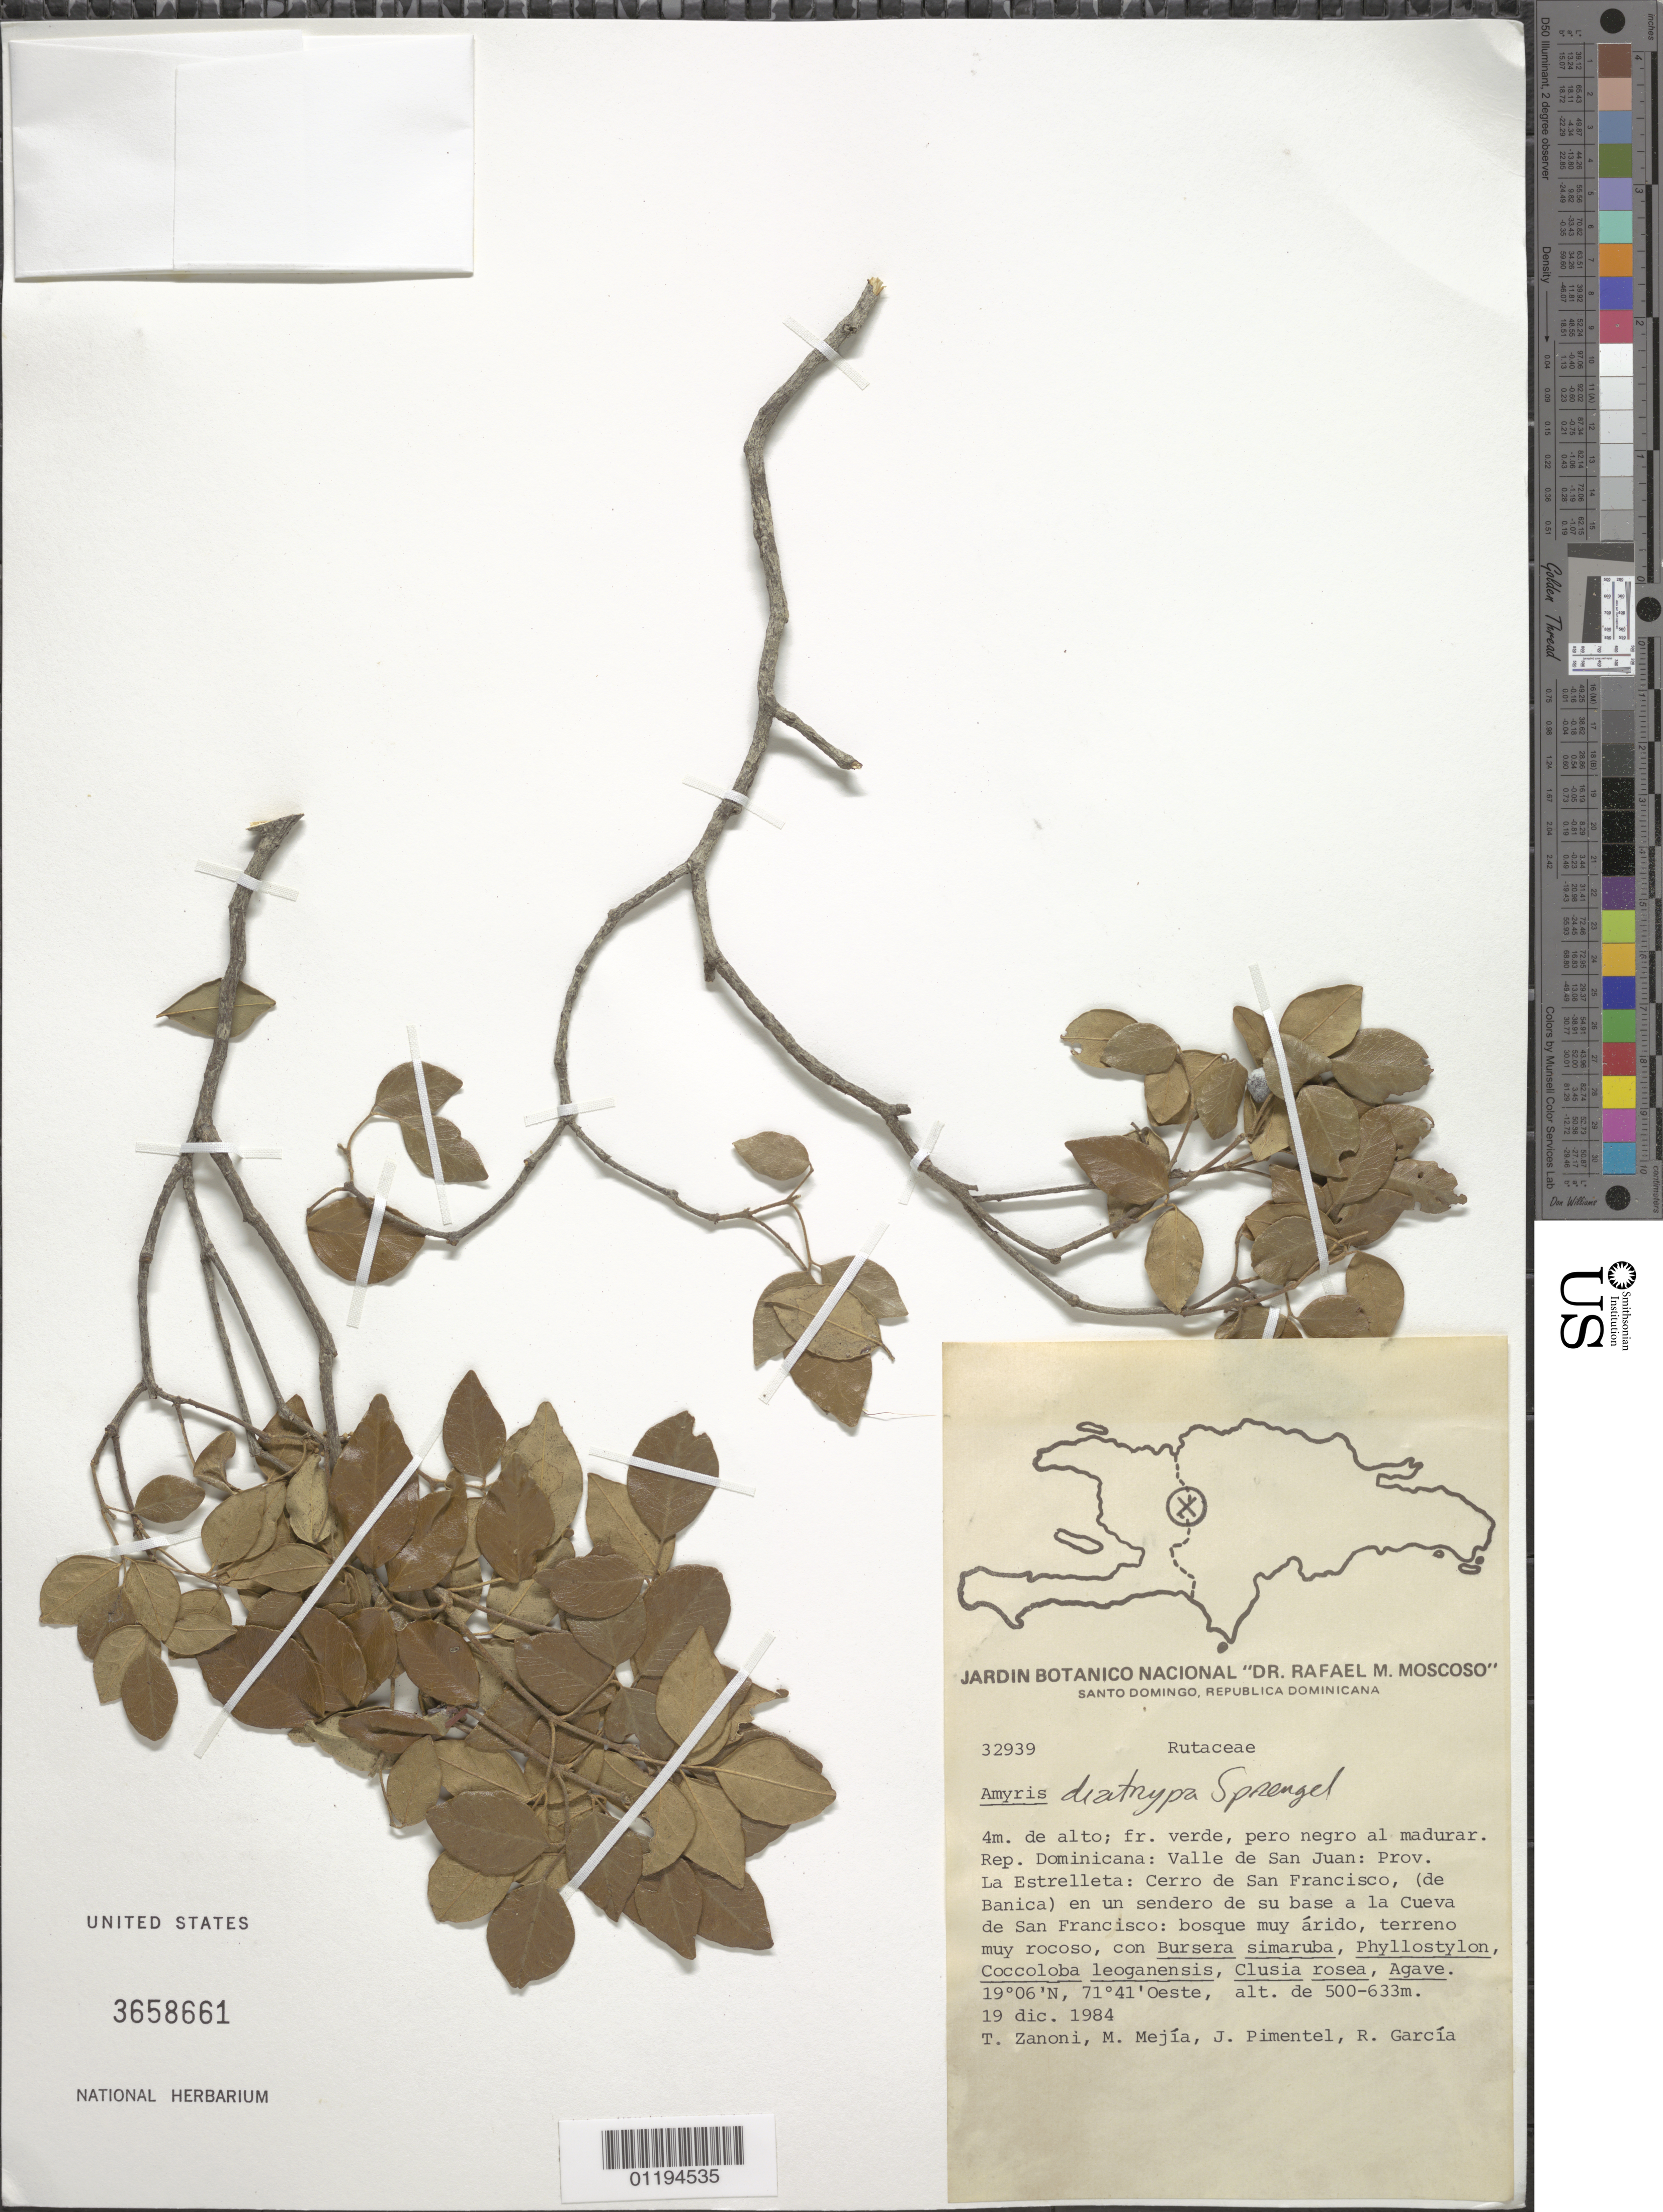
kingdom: Plantae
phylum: Tracheophyta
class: Magnoliopsida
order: Sapindales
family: Rutaceae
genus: Amyris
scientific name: Amyris diatrypa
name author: Spreng.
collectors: T. A. Zanoni, M. Mejia, J. Pimental & R. Garcia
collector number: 32939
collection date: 1984-12-19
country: Dominican Republic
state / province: Elías Piña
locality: around San Francisco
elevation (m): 500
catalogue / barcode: US 3658661